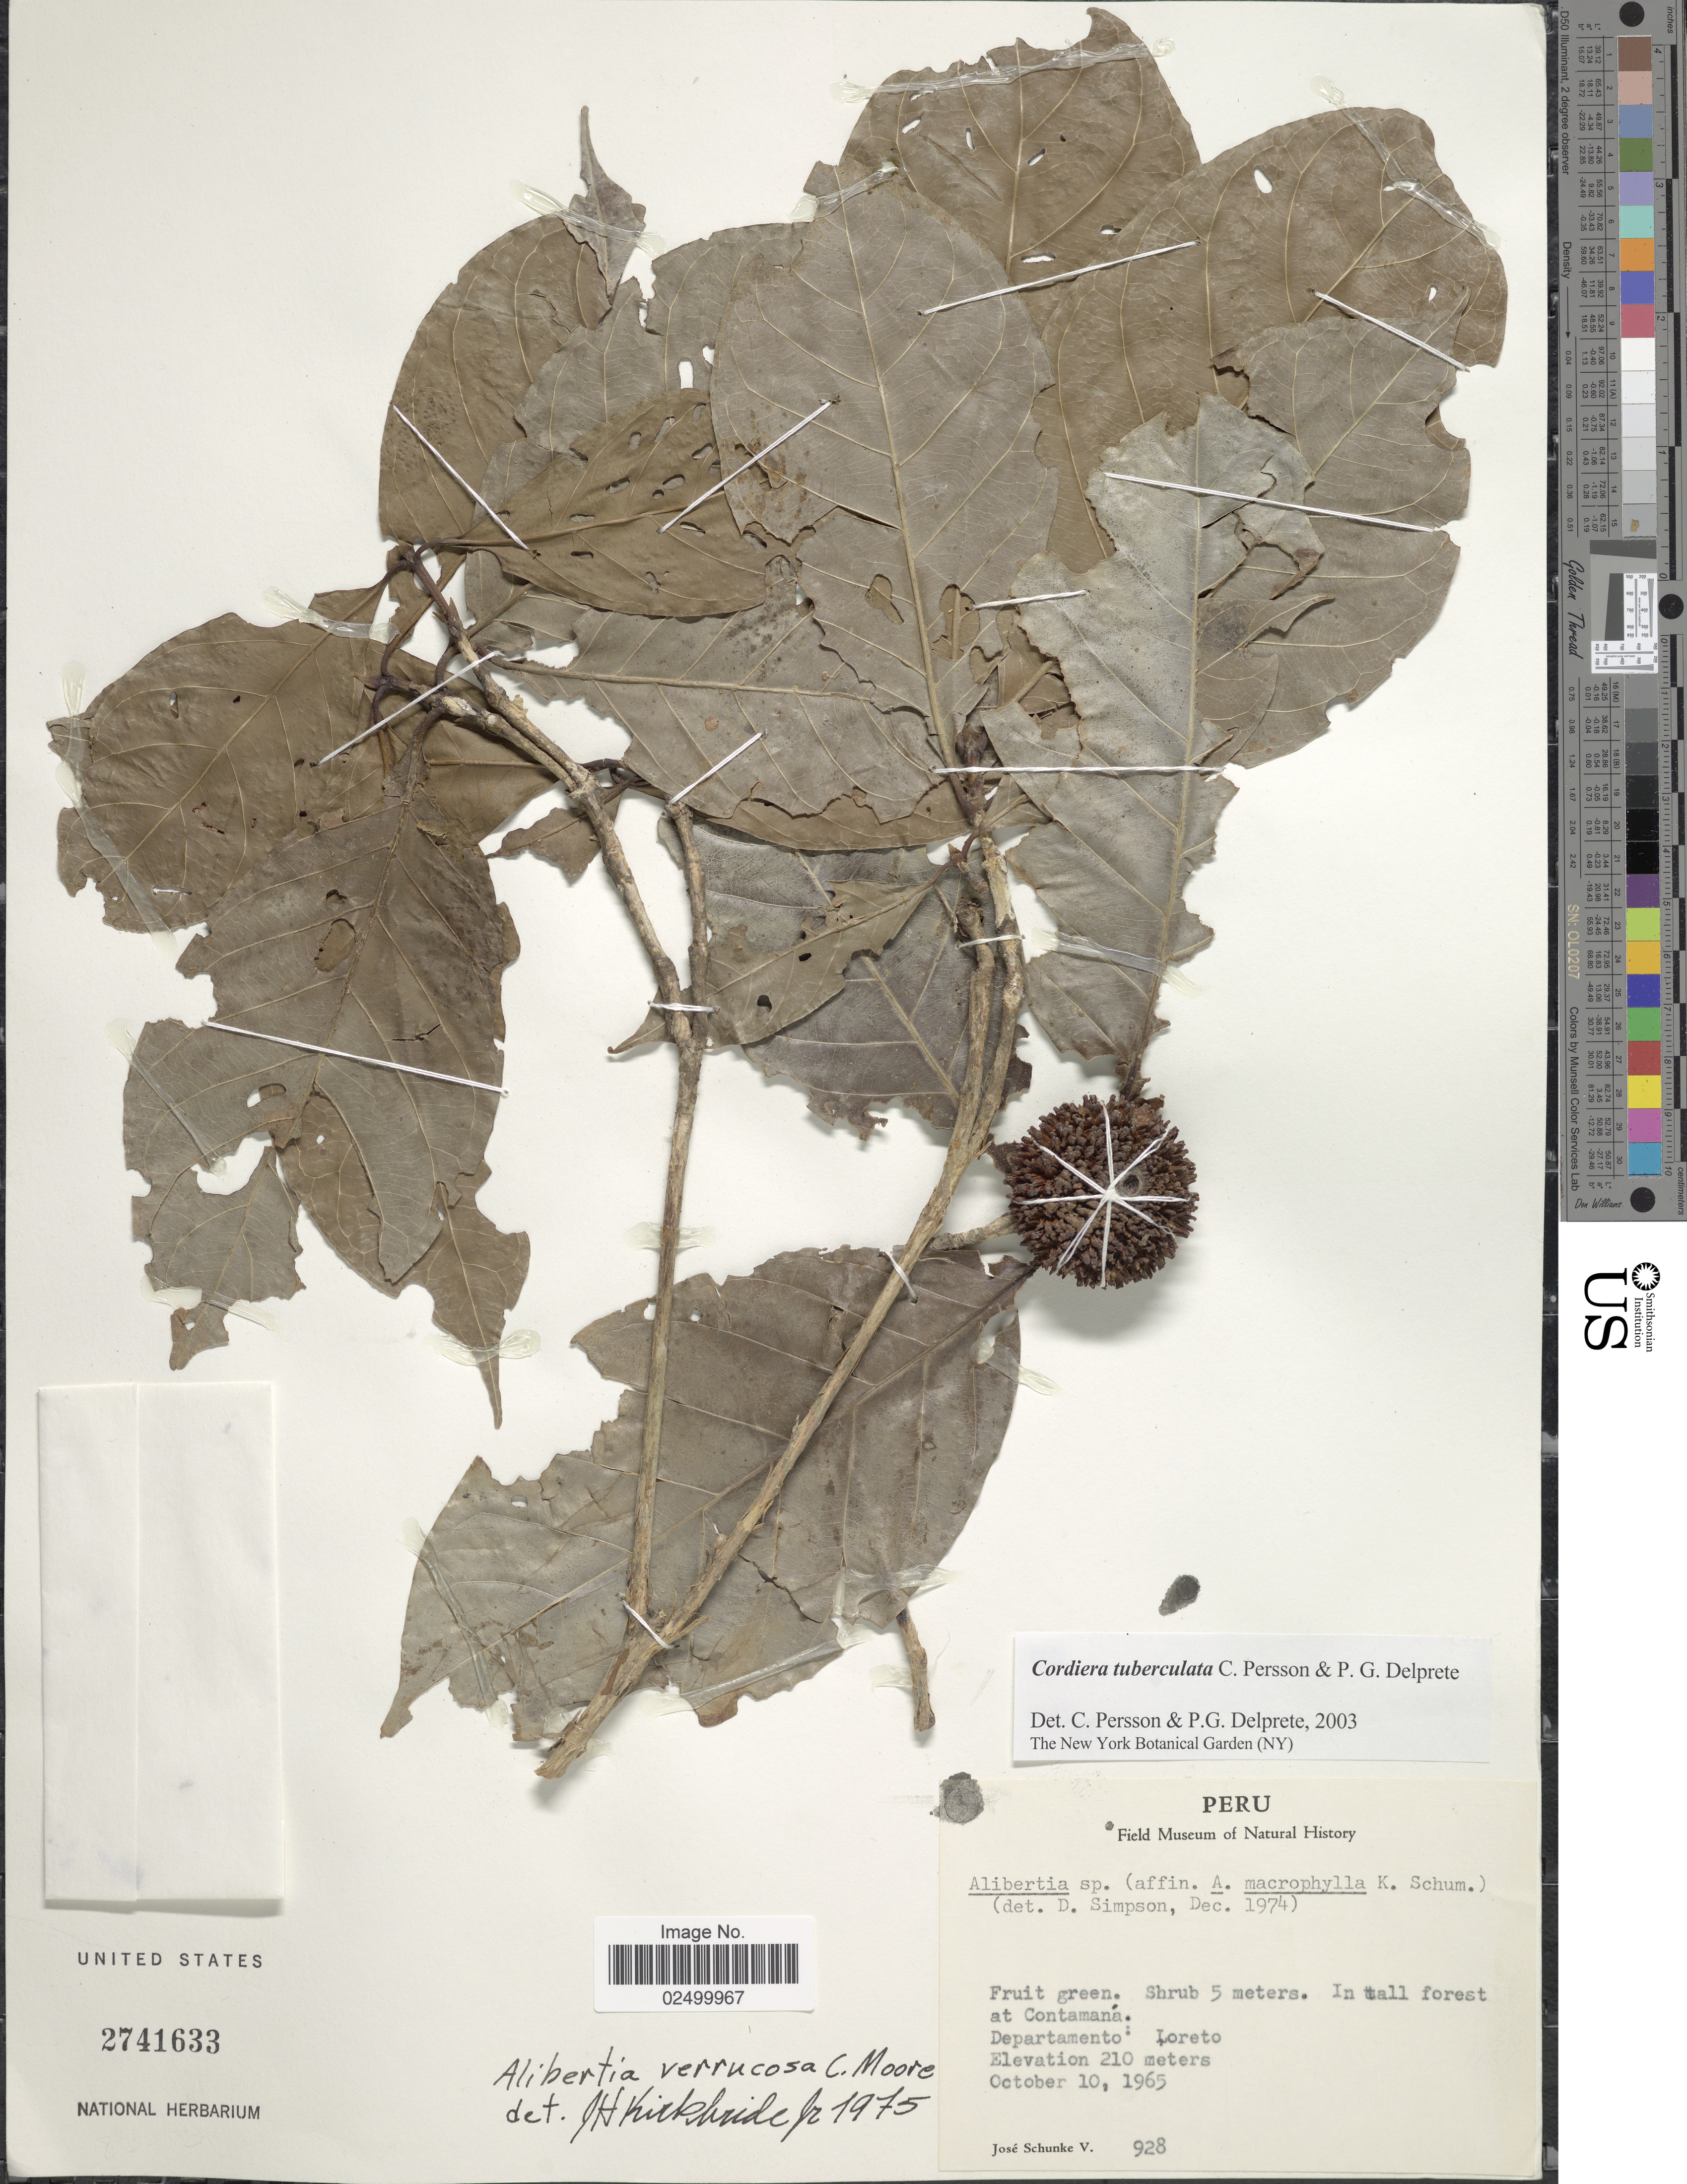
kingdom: Plantae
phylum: Tracheophyta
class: Magnoliopsida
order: Gentianales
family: Rubiaceae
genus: Cordiera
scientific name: Cordiera tuberculata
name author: C. Persson & Delprete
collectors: J. Schunke Vigo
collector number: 928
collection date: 1965-10-10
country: Peru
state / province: Loreto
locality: In tall forest at Contamana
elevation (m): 210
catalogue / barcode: US 2741633